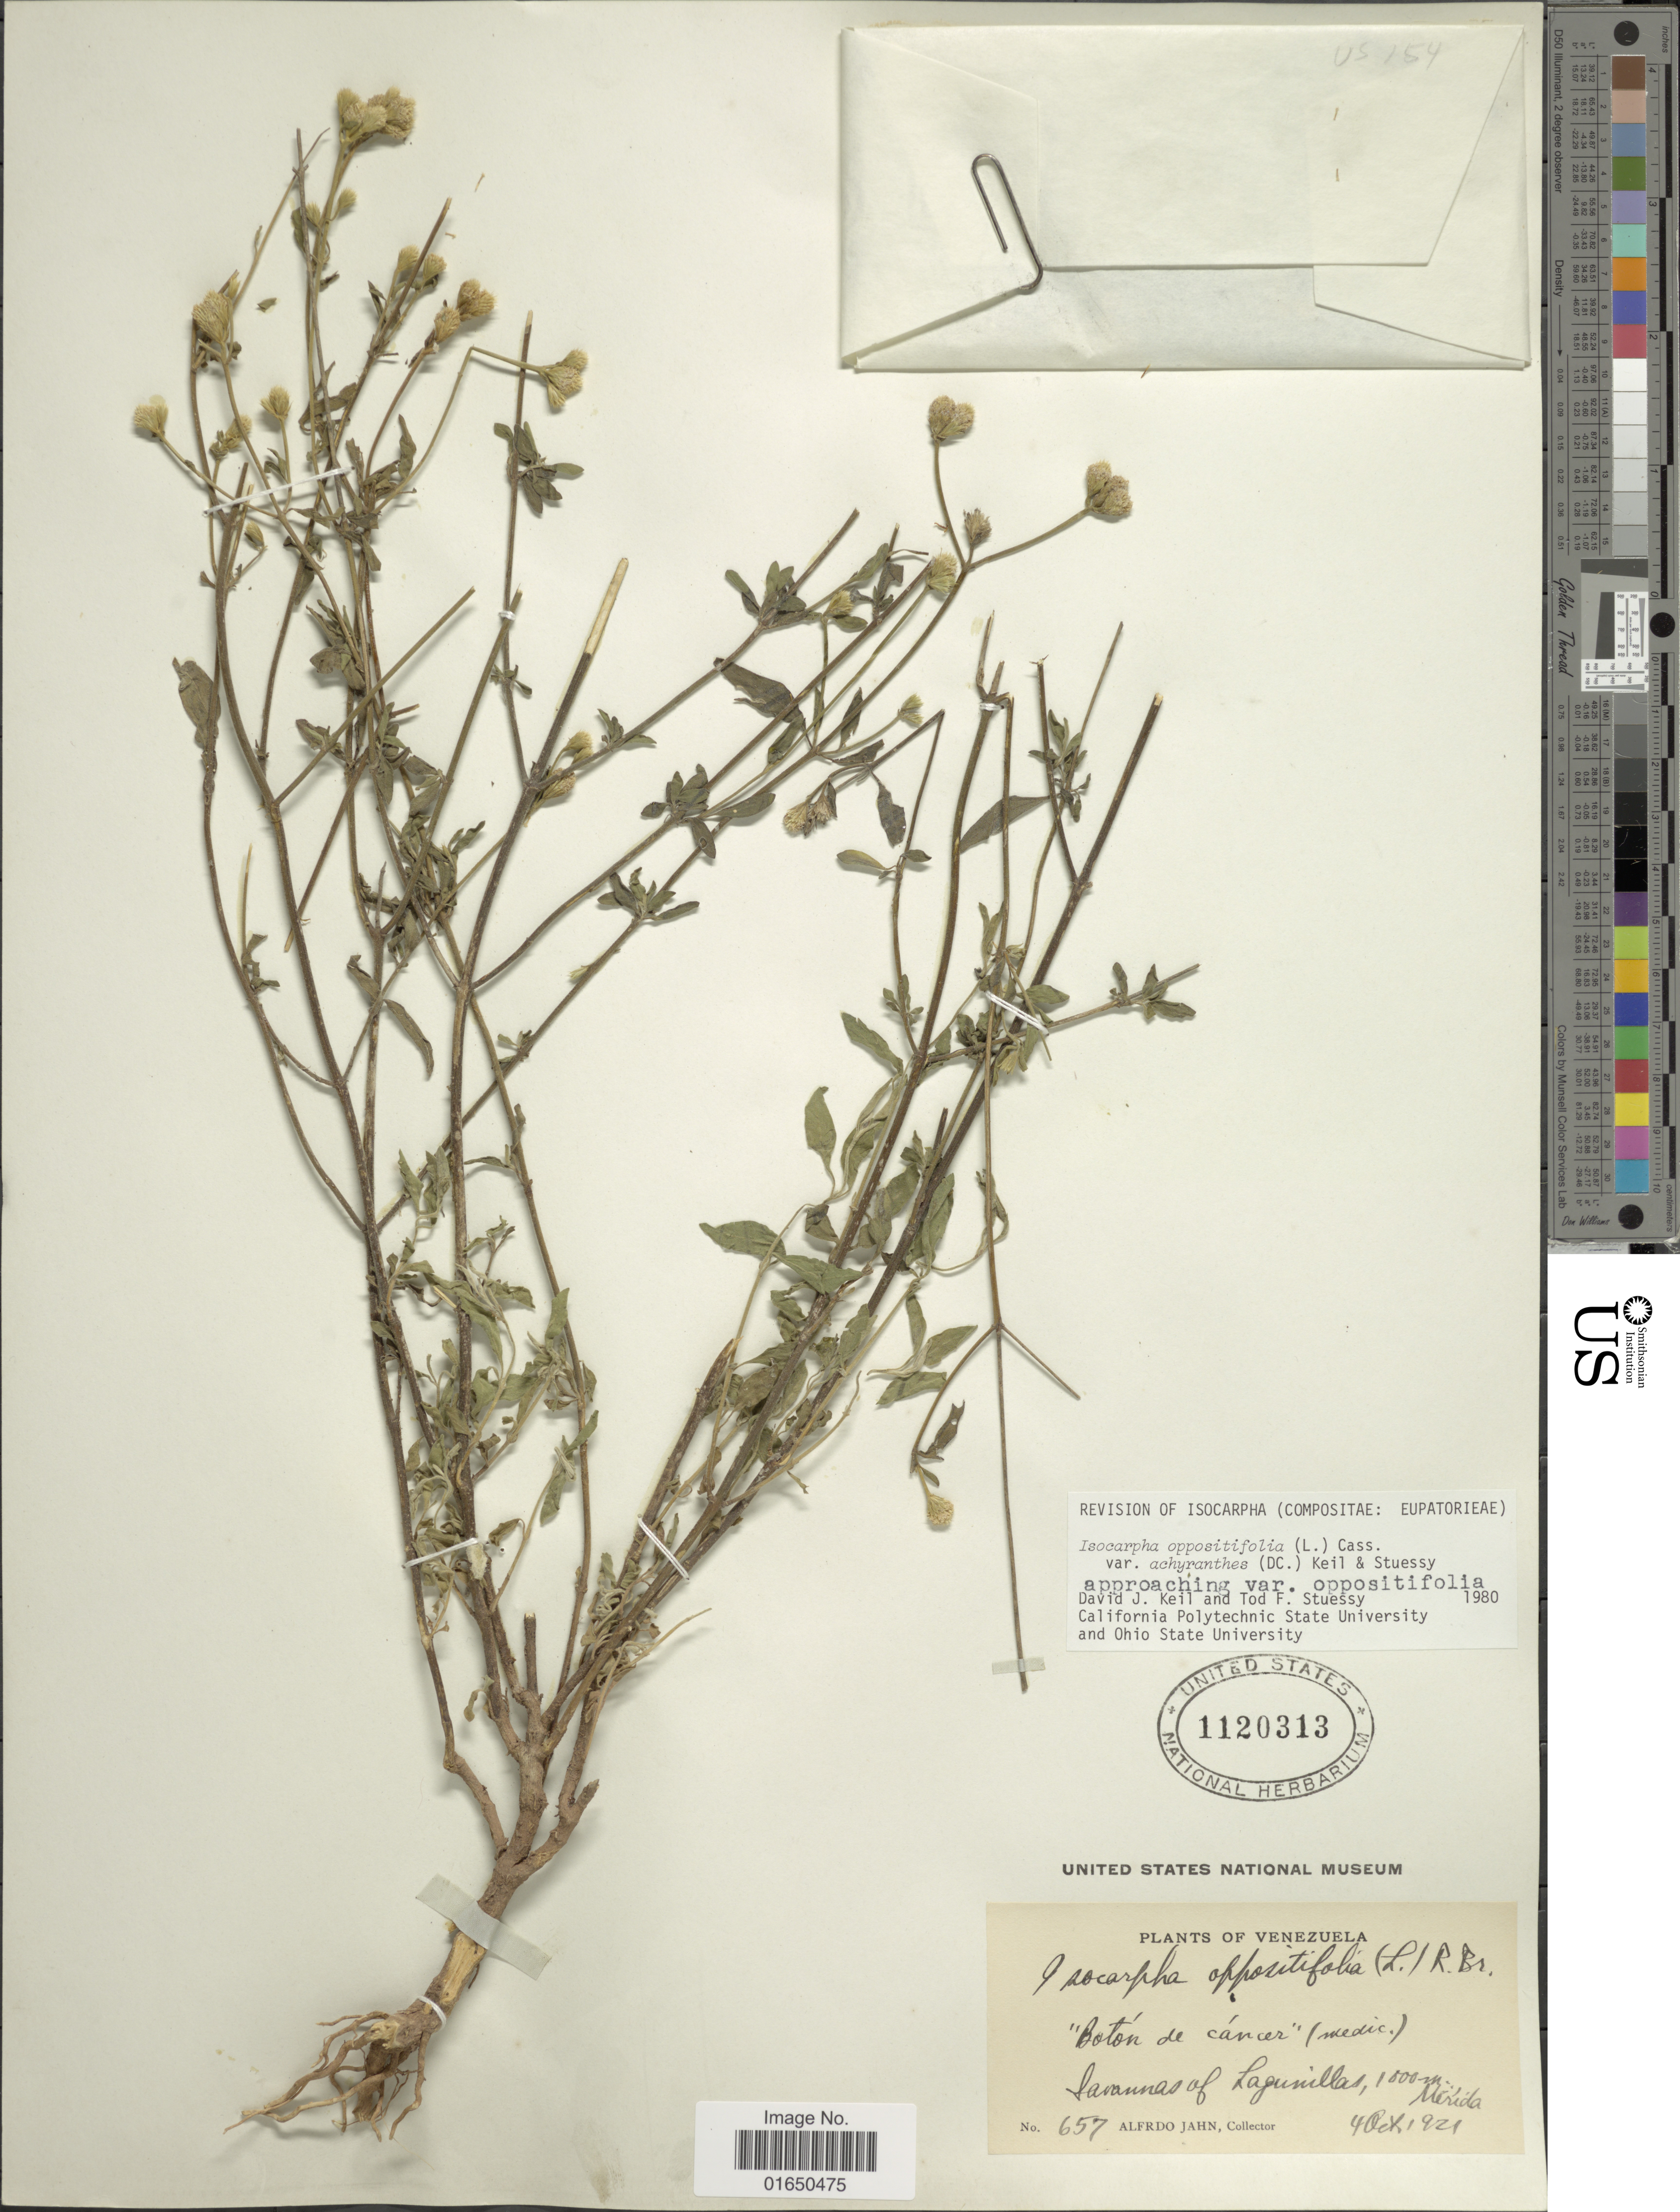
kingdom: Plantae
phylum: Tracheophyta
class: Magnoliopsida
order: Asterales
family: Asteraceae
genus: Isocarpha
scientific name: Isocarpha oppositifolia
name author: (L.) Cass.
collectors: A. Jahn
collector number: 657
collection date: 1921-10-04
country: Venezuela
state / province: Mérida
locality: Savannas of Lagunillas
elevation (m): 1000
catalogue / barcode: US 1120313